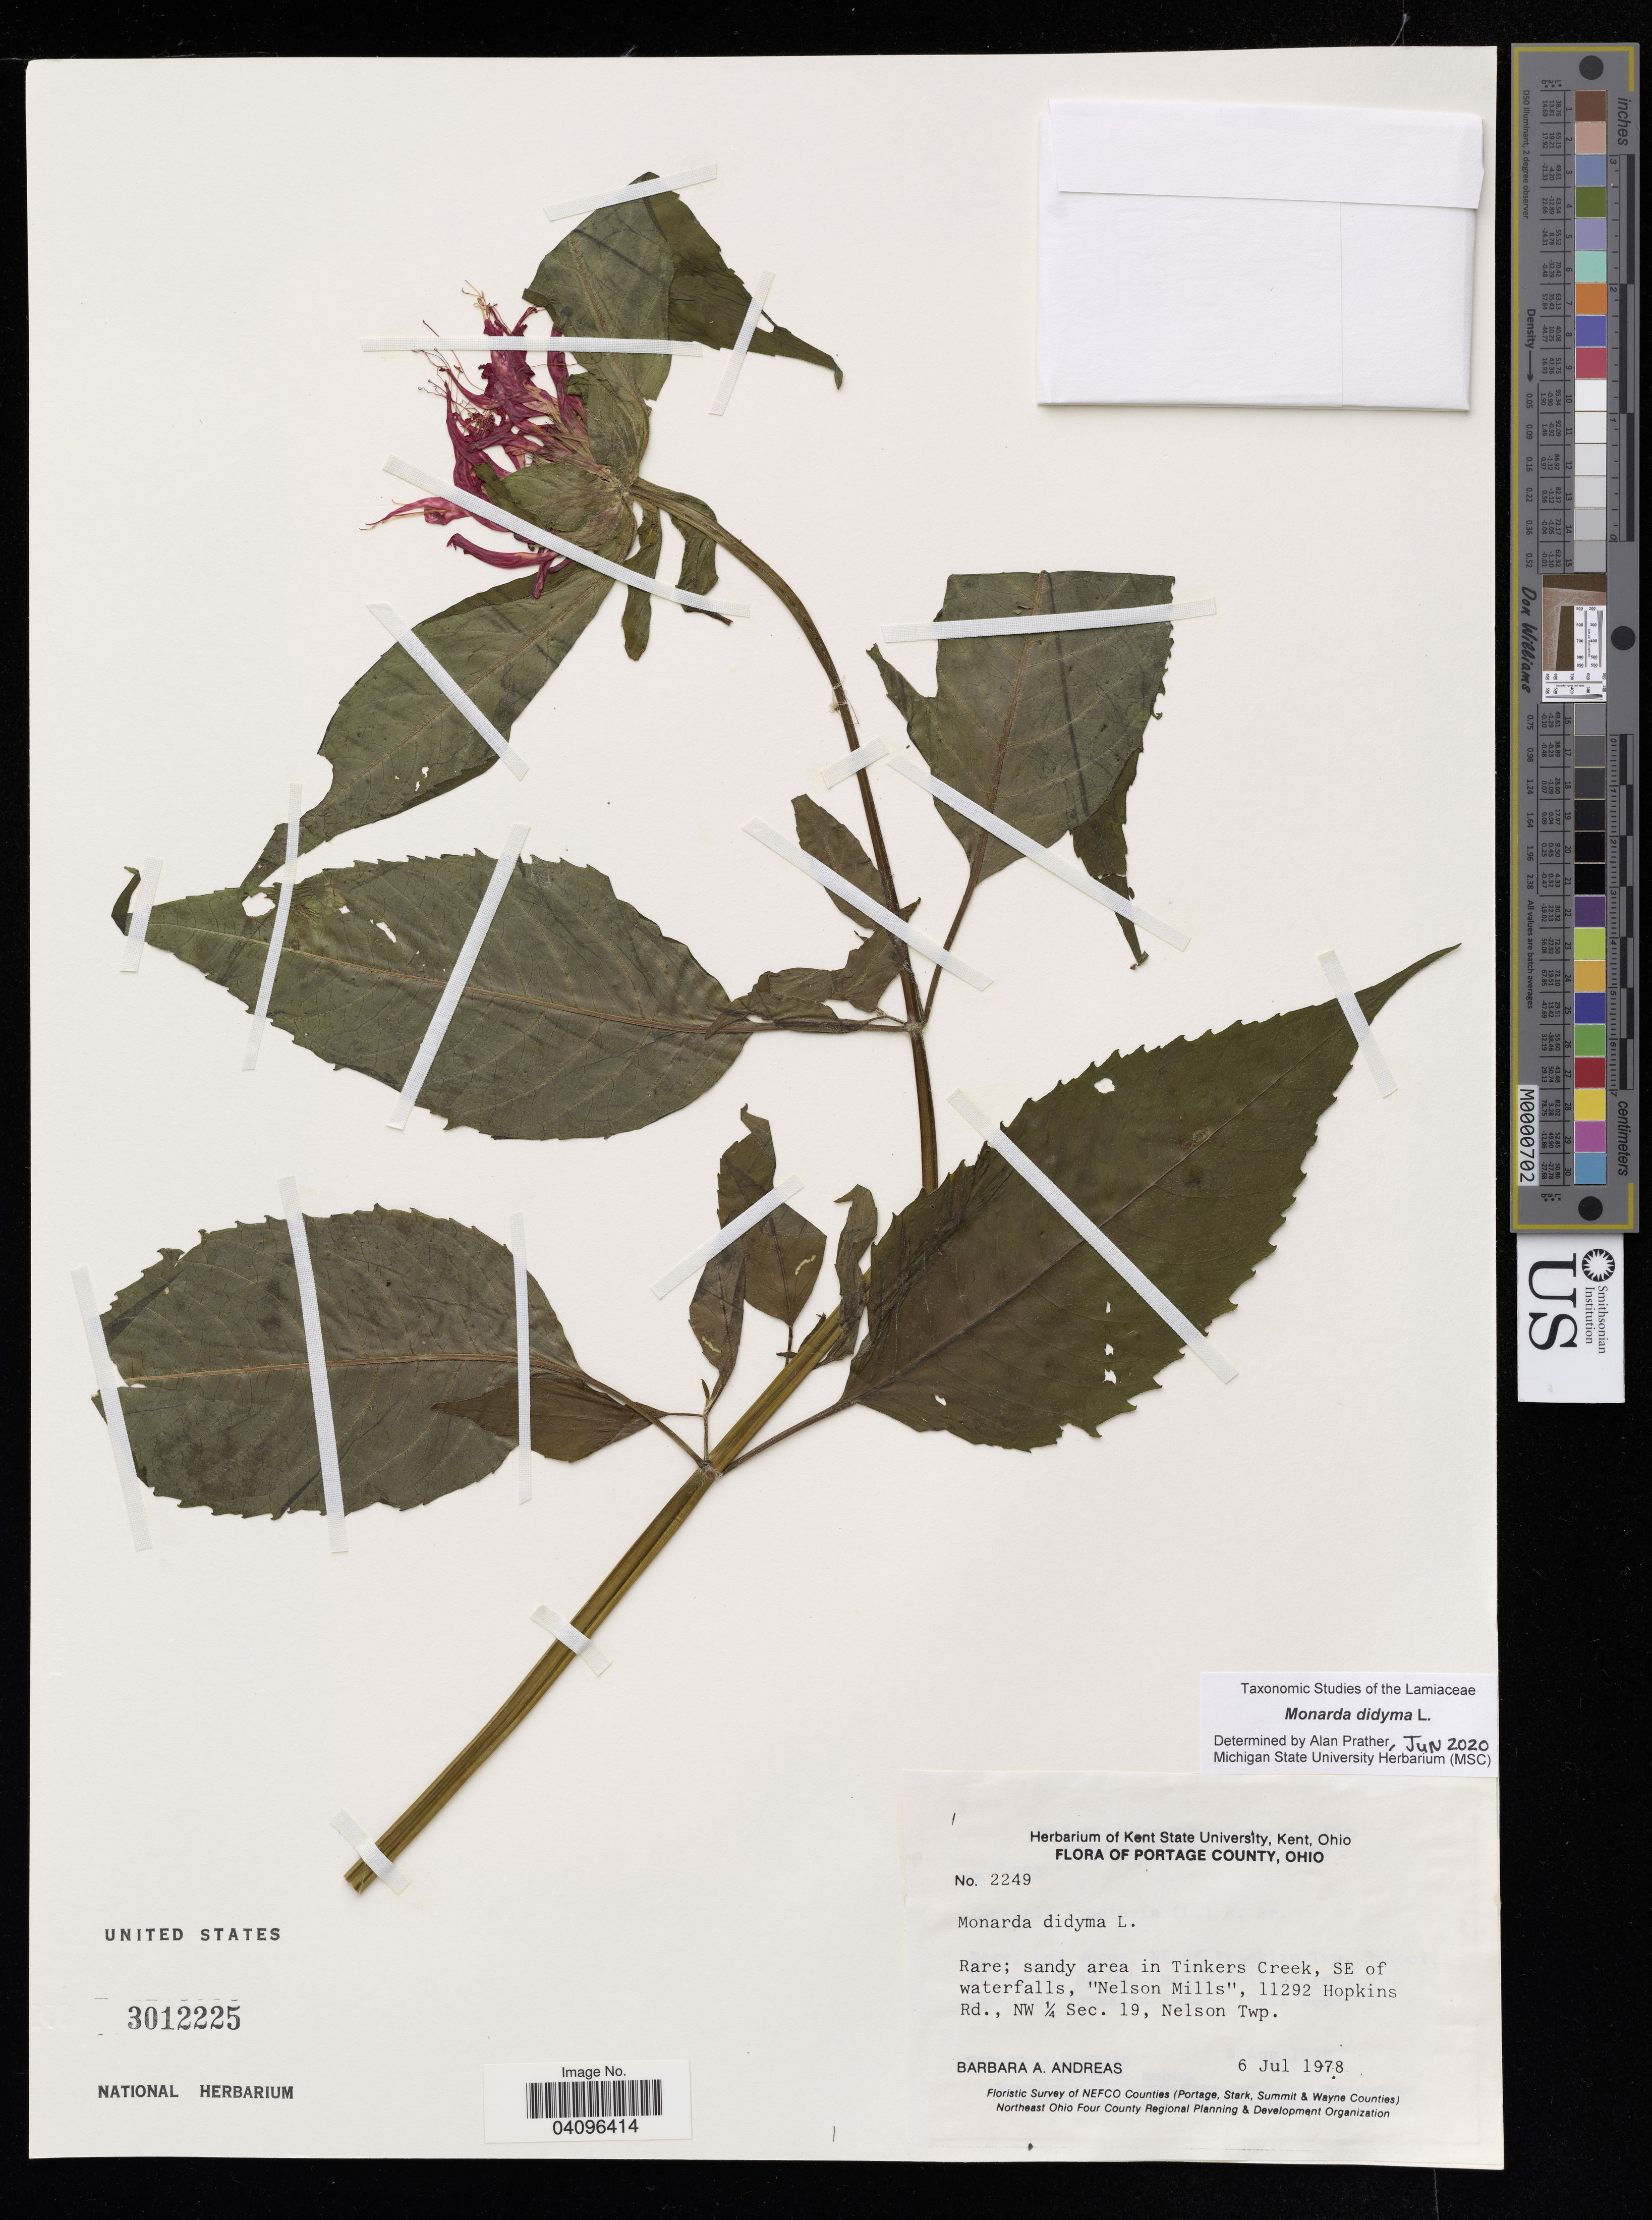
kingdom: Plantae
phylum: Tracheophyta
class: Magnoliopsida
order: Lamiales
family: Lamiaceae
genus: Monarda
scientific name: Monarda didyma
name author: L.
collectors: B. A. Andreas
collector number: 2249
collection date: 1978-07-06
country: United States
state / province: Ohio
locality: Portage County. SE of waterfalls, "Nelson Mills", 11292 Hopkins Rd., NW 1/4 Sec. 19, Nelson Twp.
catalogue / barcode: US 3012225